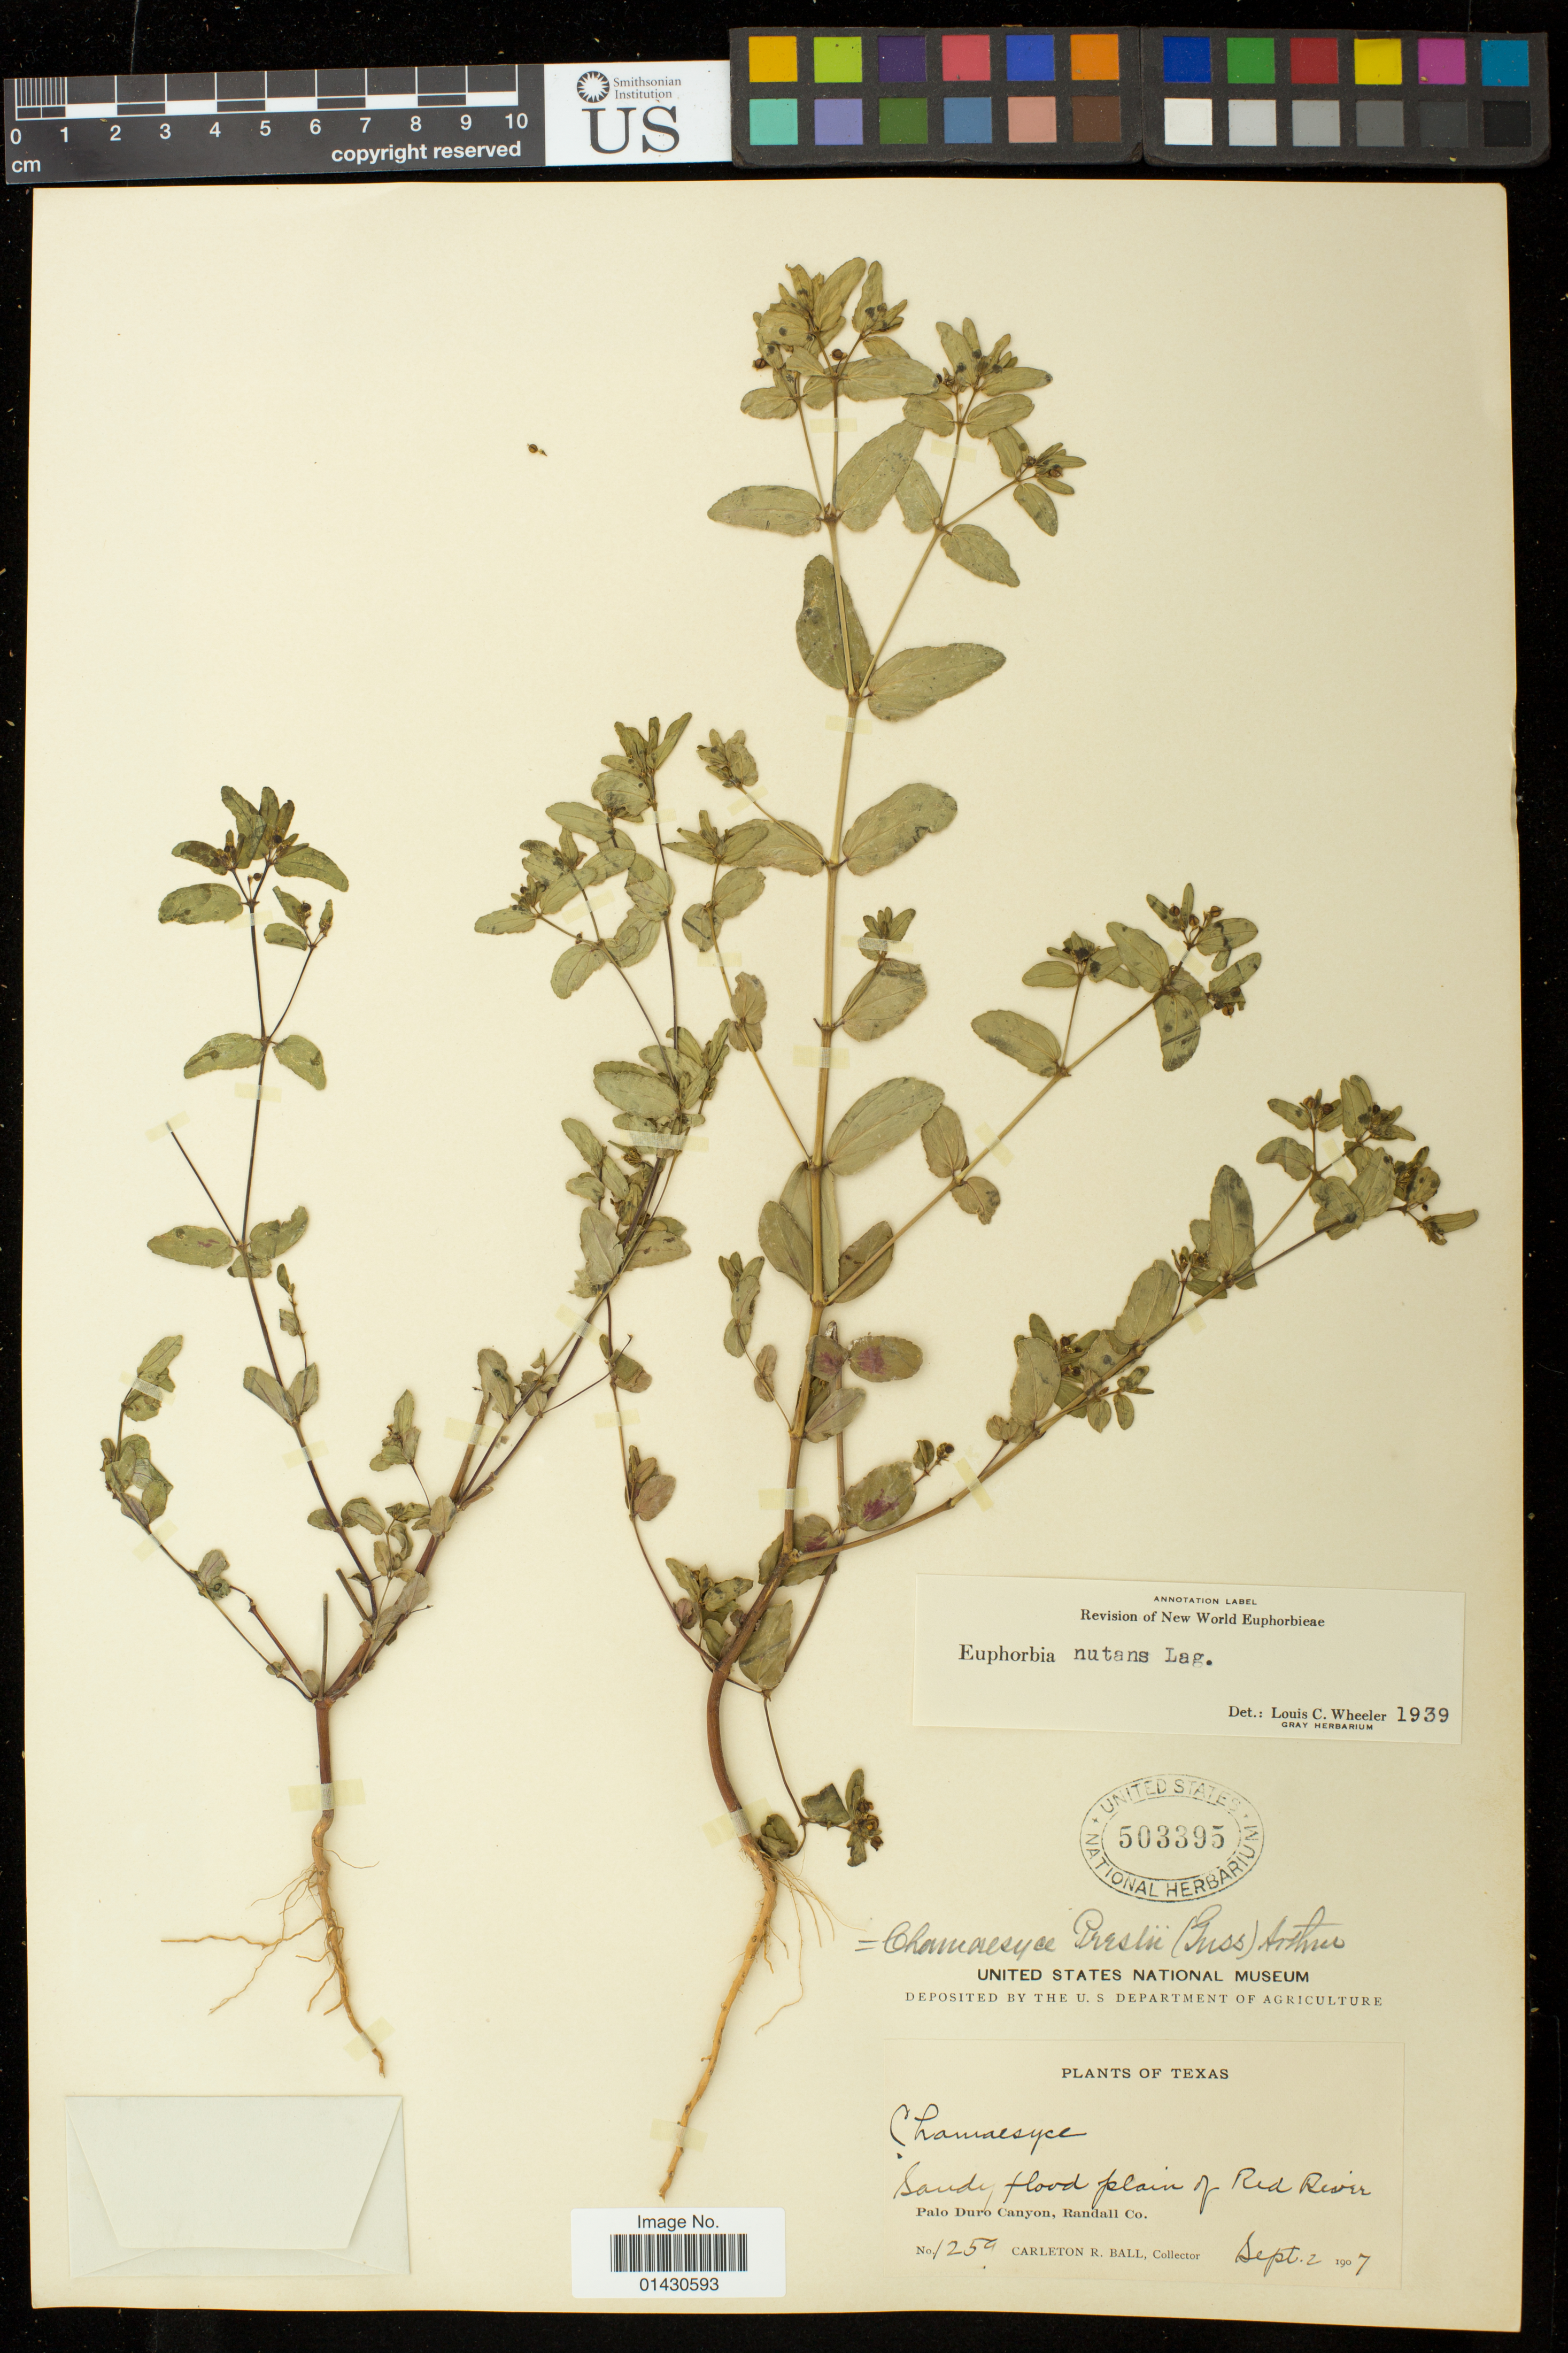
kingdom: Plantae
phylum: Tracheophyta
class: Magnoliopsida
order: Malpighiales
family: Euphorbiaceae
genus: Euphorbia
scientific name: Euphorbia maculata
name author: L.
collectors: C. R. Ball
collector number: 1259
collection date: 1907-09-02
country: United States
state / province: Texas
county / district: Randall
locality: Palo Duro Canyon; sandy flood plain of Red River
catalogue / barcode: US 503395